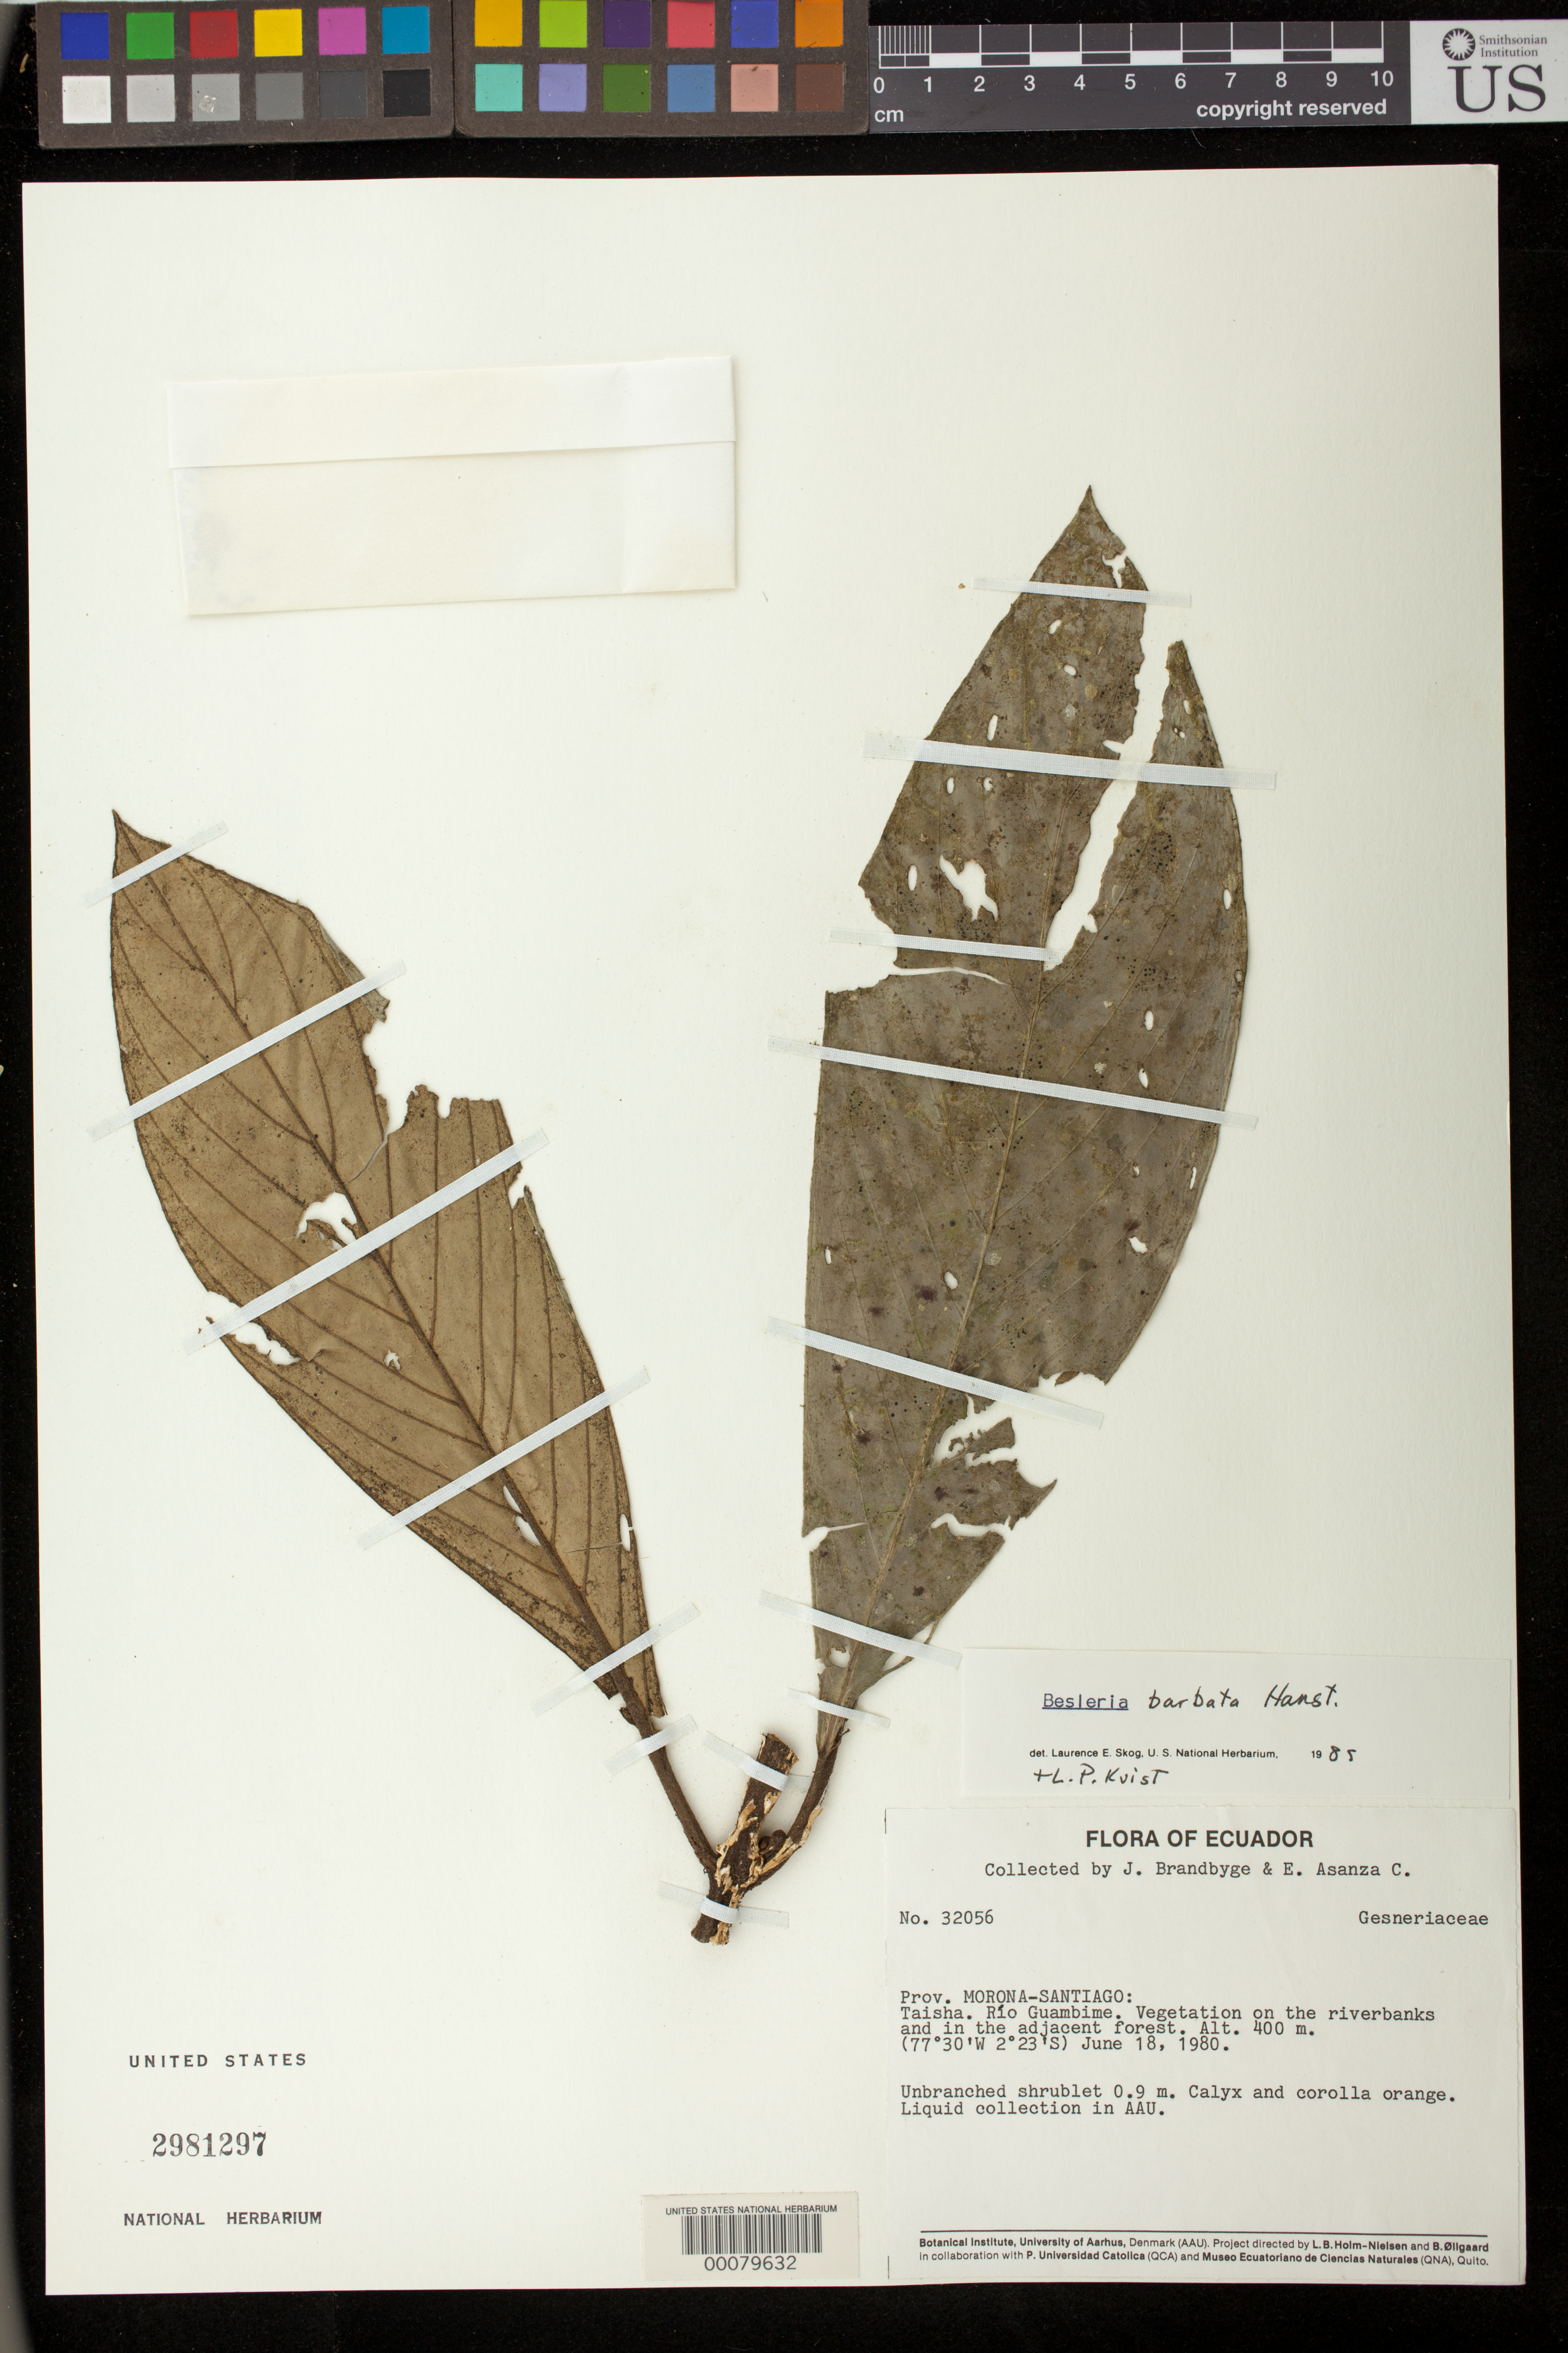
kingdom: Plantae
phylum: Tracheophyta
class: Magnoliopsida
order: Lamiales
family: Gesneriaceae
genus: Besleria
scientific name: Besleria barbata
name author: (Poepp.) Hanst.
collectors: J. Brandbyge & E. Asanza C.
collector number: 32056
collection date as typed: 18 Jun 1980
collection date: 1980-06-18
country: Ecuador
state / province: Morona-Santiago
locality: Taisha, Rio Guambime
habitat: Vegetation on the riverbanks & in the adjacent forest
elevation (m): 400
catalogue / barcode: US 2981297